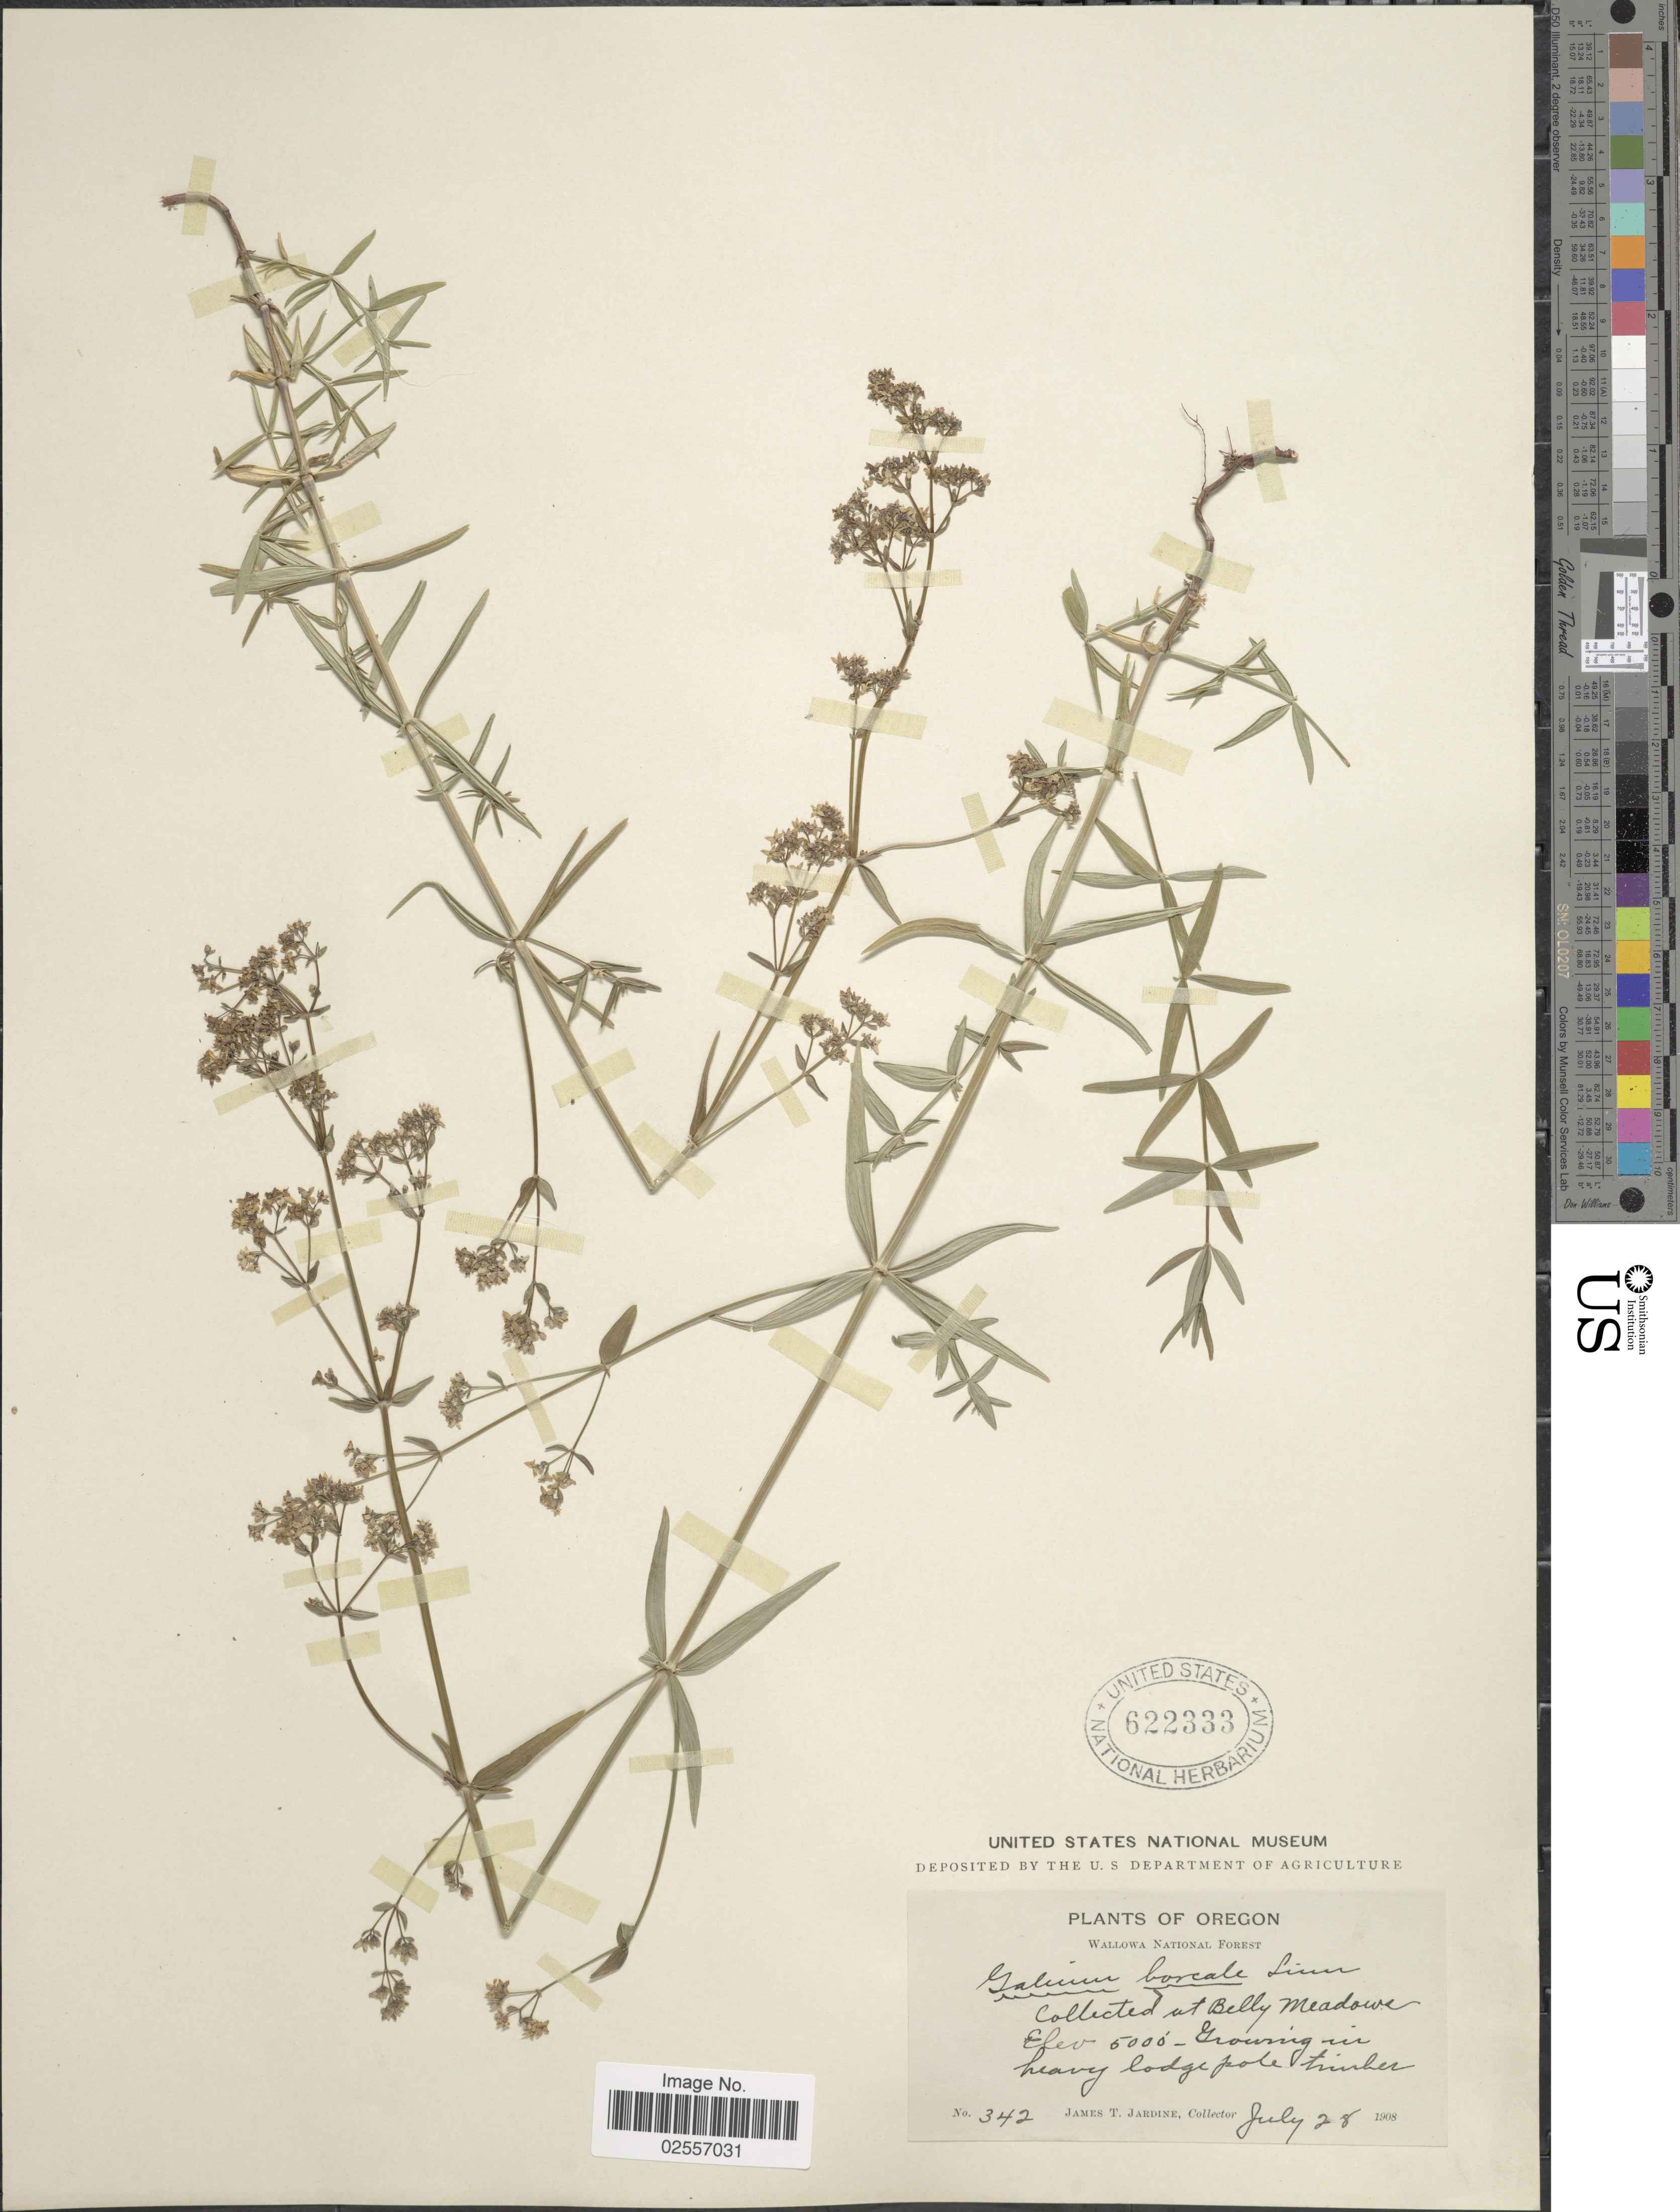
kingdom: Plantae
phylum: Tracheophyta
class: Magnoliopsida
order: Gentianales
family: Rubiaceae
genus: Galium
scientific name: Galium boreale L.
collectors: J. T. Jardine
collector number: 342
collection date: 1908-07-28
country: United States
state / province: Oregon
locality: Wallowa National Forest, Belly Meadows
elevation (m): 1524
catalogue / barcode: US 622333